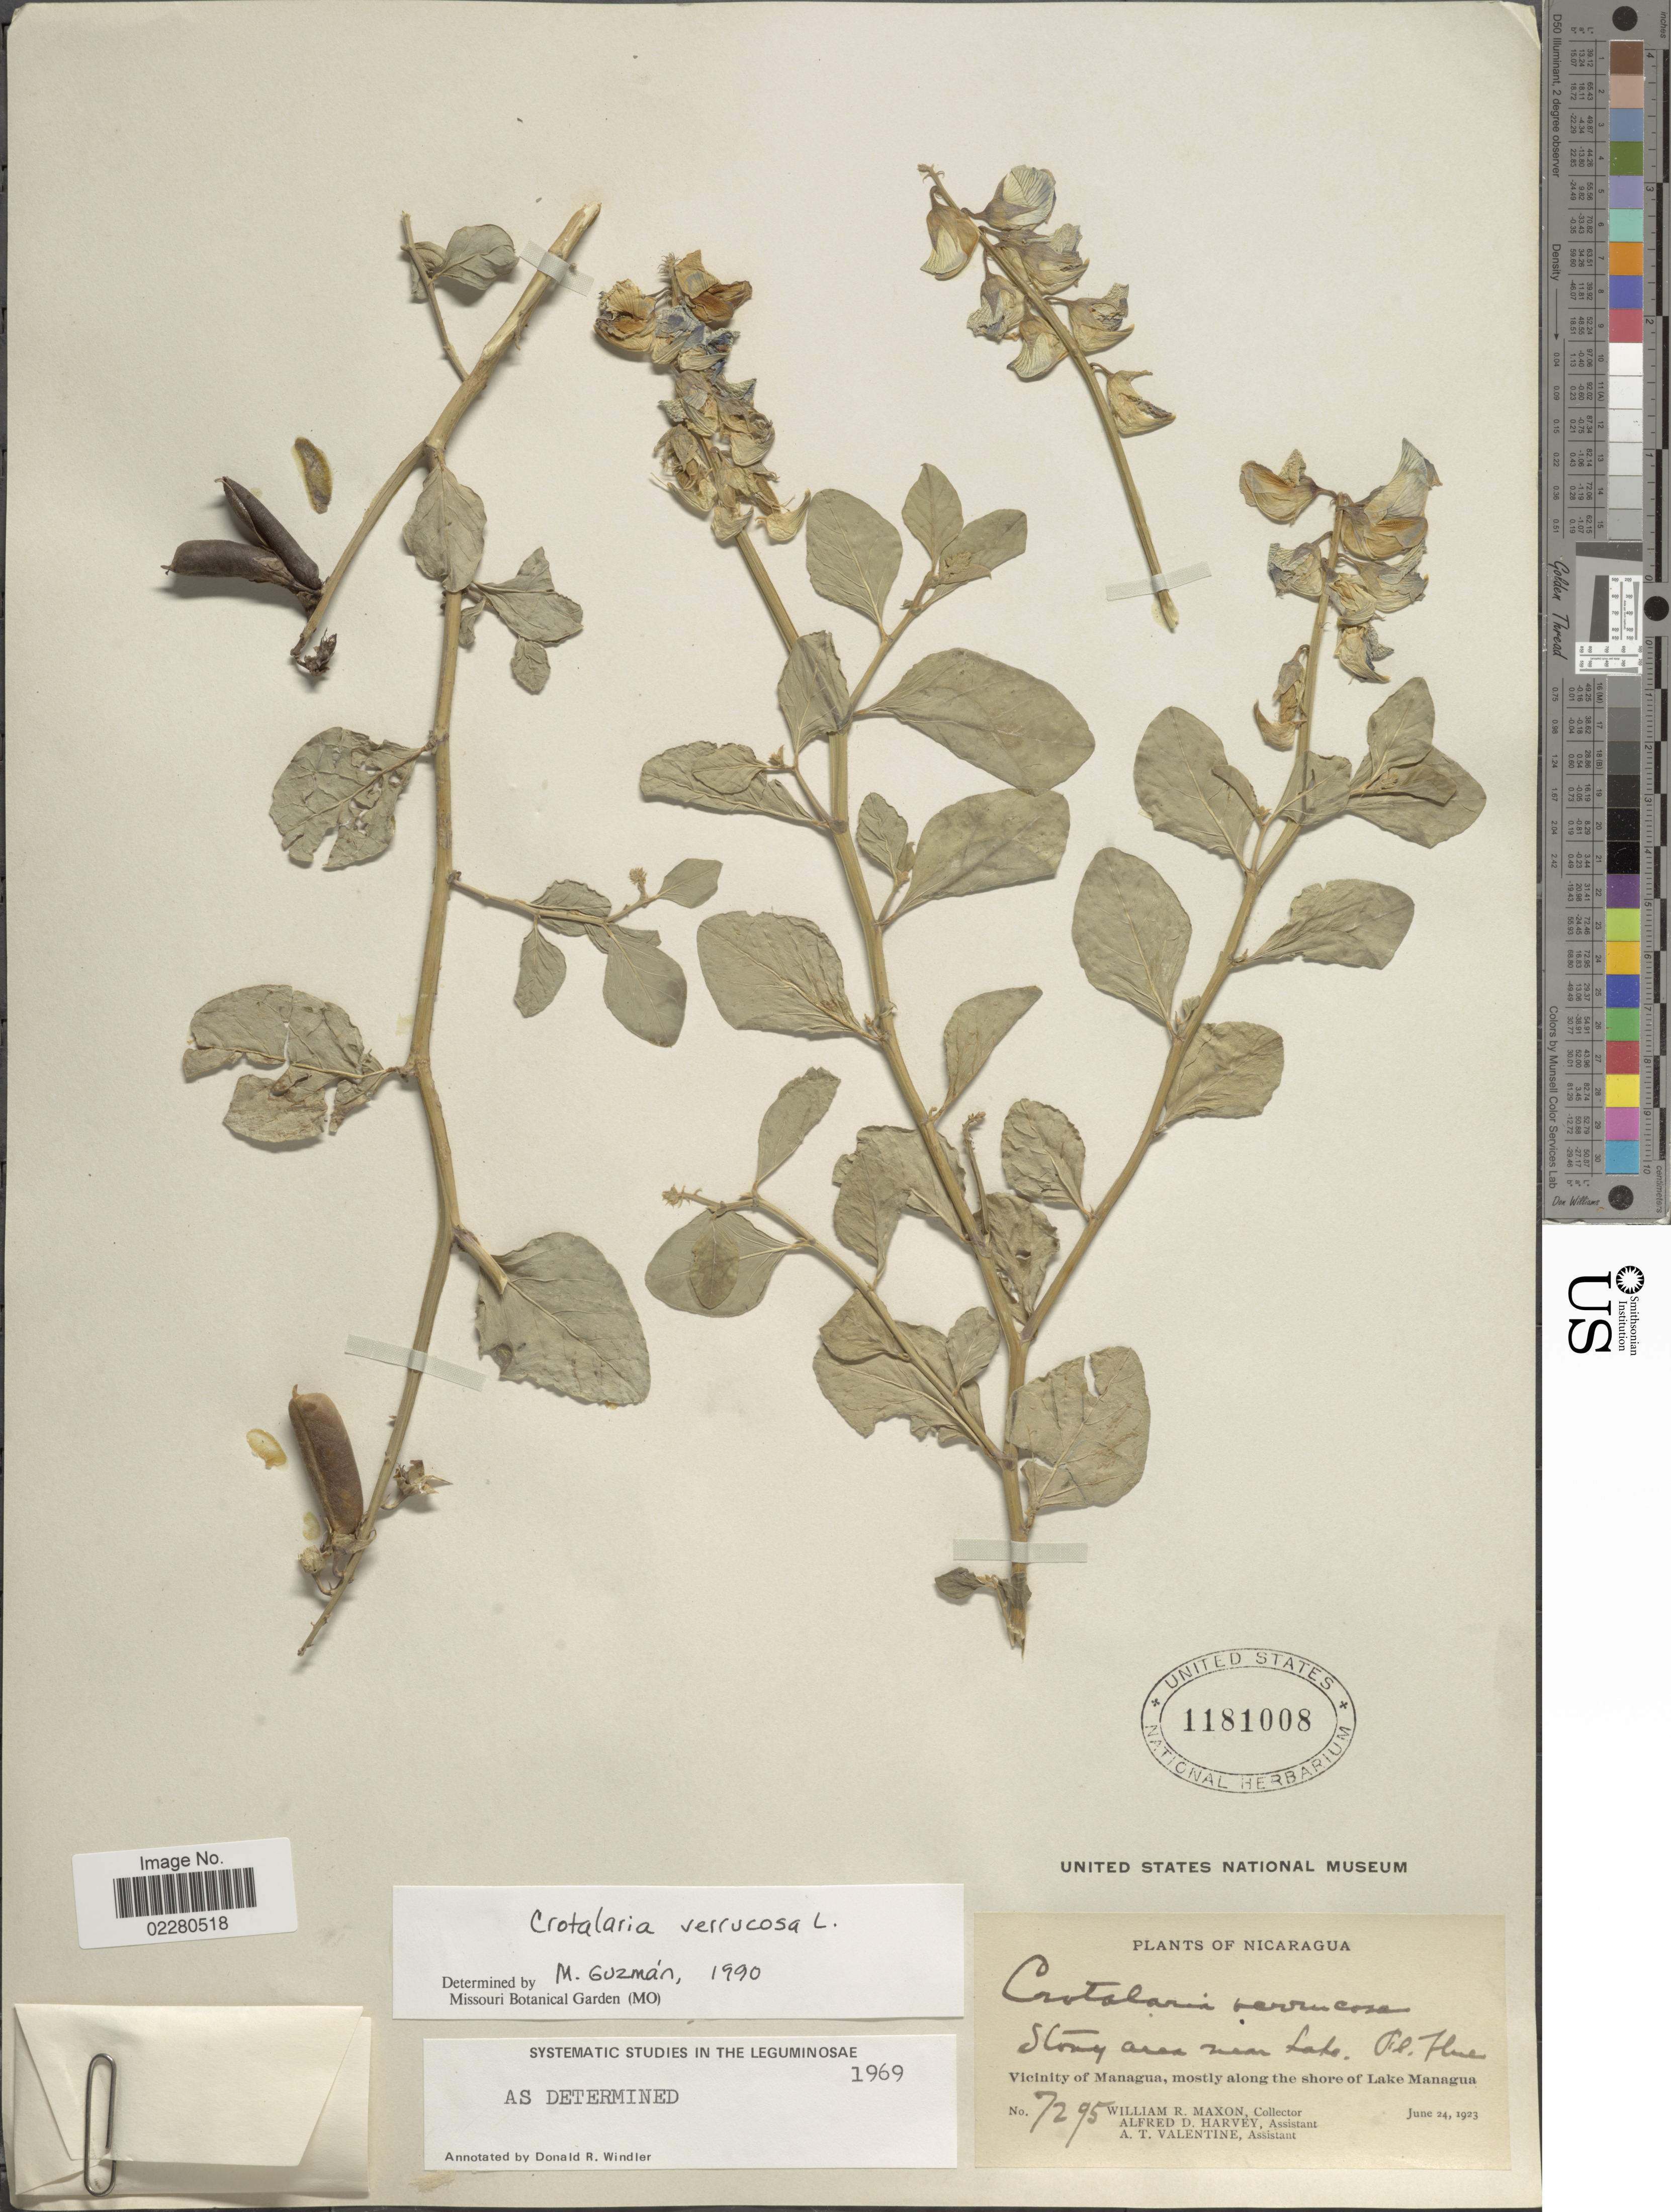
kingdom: Plantae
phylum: Tracheophyta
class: Magnoliopsida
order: Fabales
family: Fabaceae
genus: Crotalaria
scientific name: Crotalaria verrucosa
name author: L.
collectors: W. R. Maxon, A. D. Harvey & A. Valentine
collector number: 7295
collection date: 1923-06-24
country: Nicaragua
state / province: Managua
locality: Vicinity of Managua, mostly along the shore of Lake Managua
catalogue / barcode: US 1181008